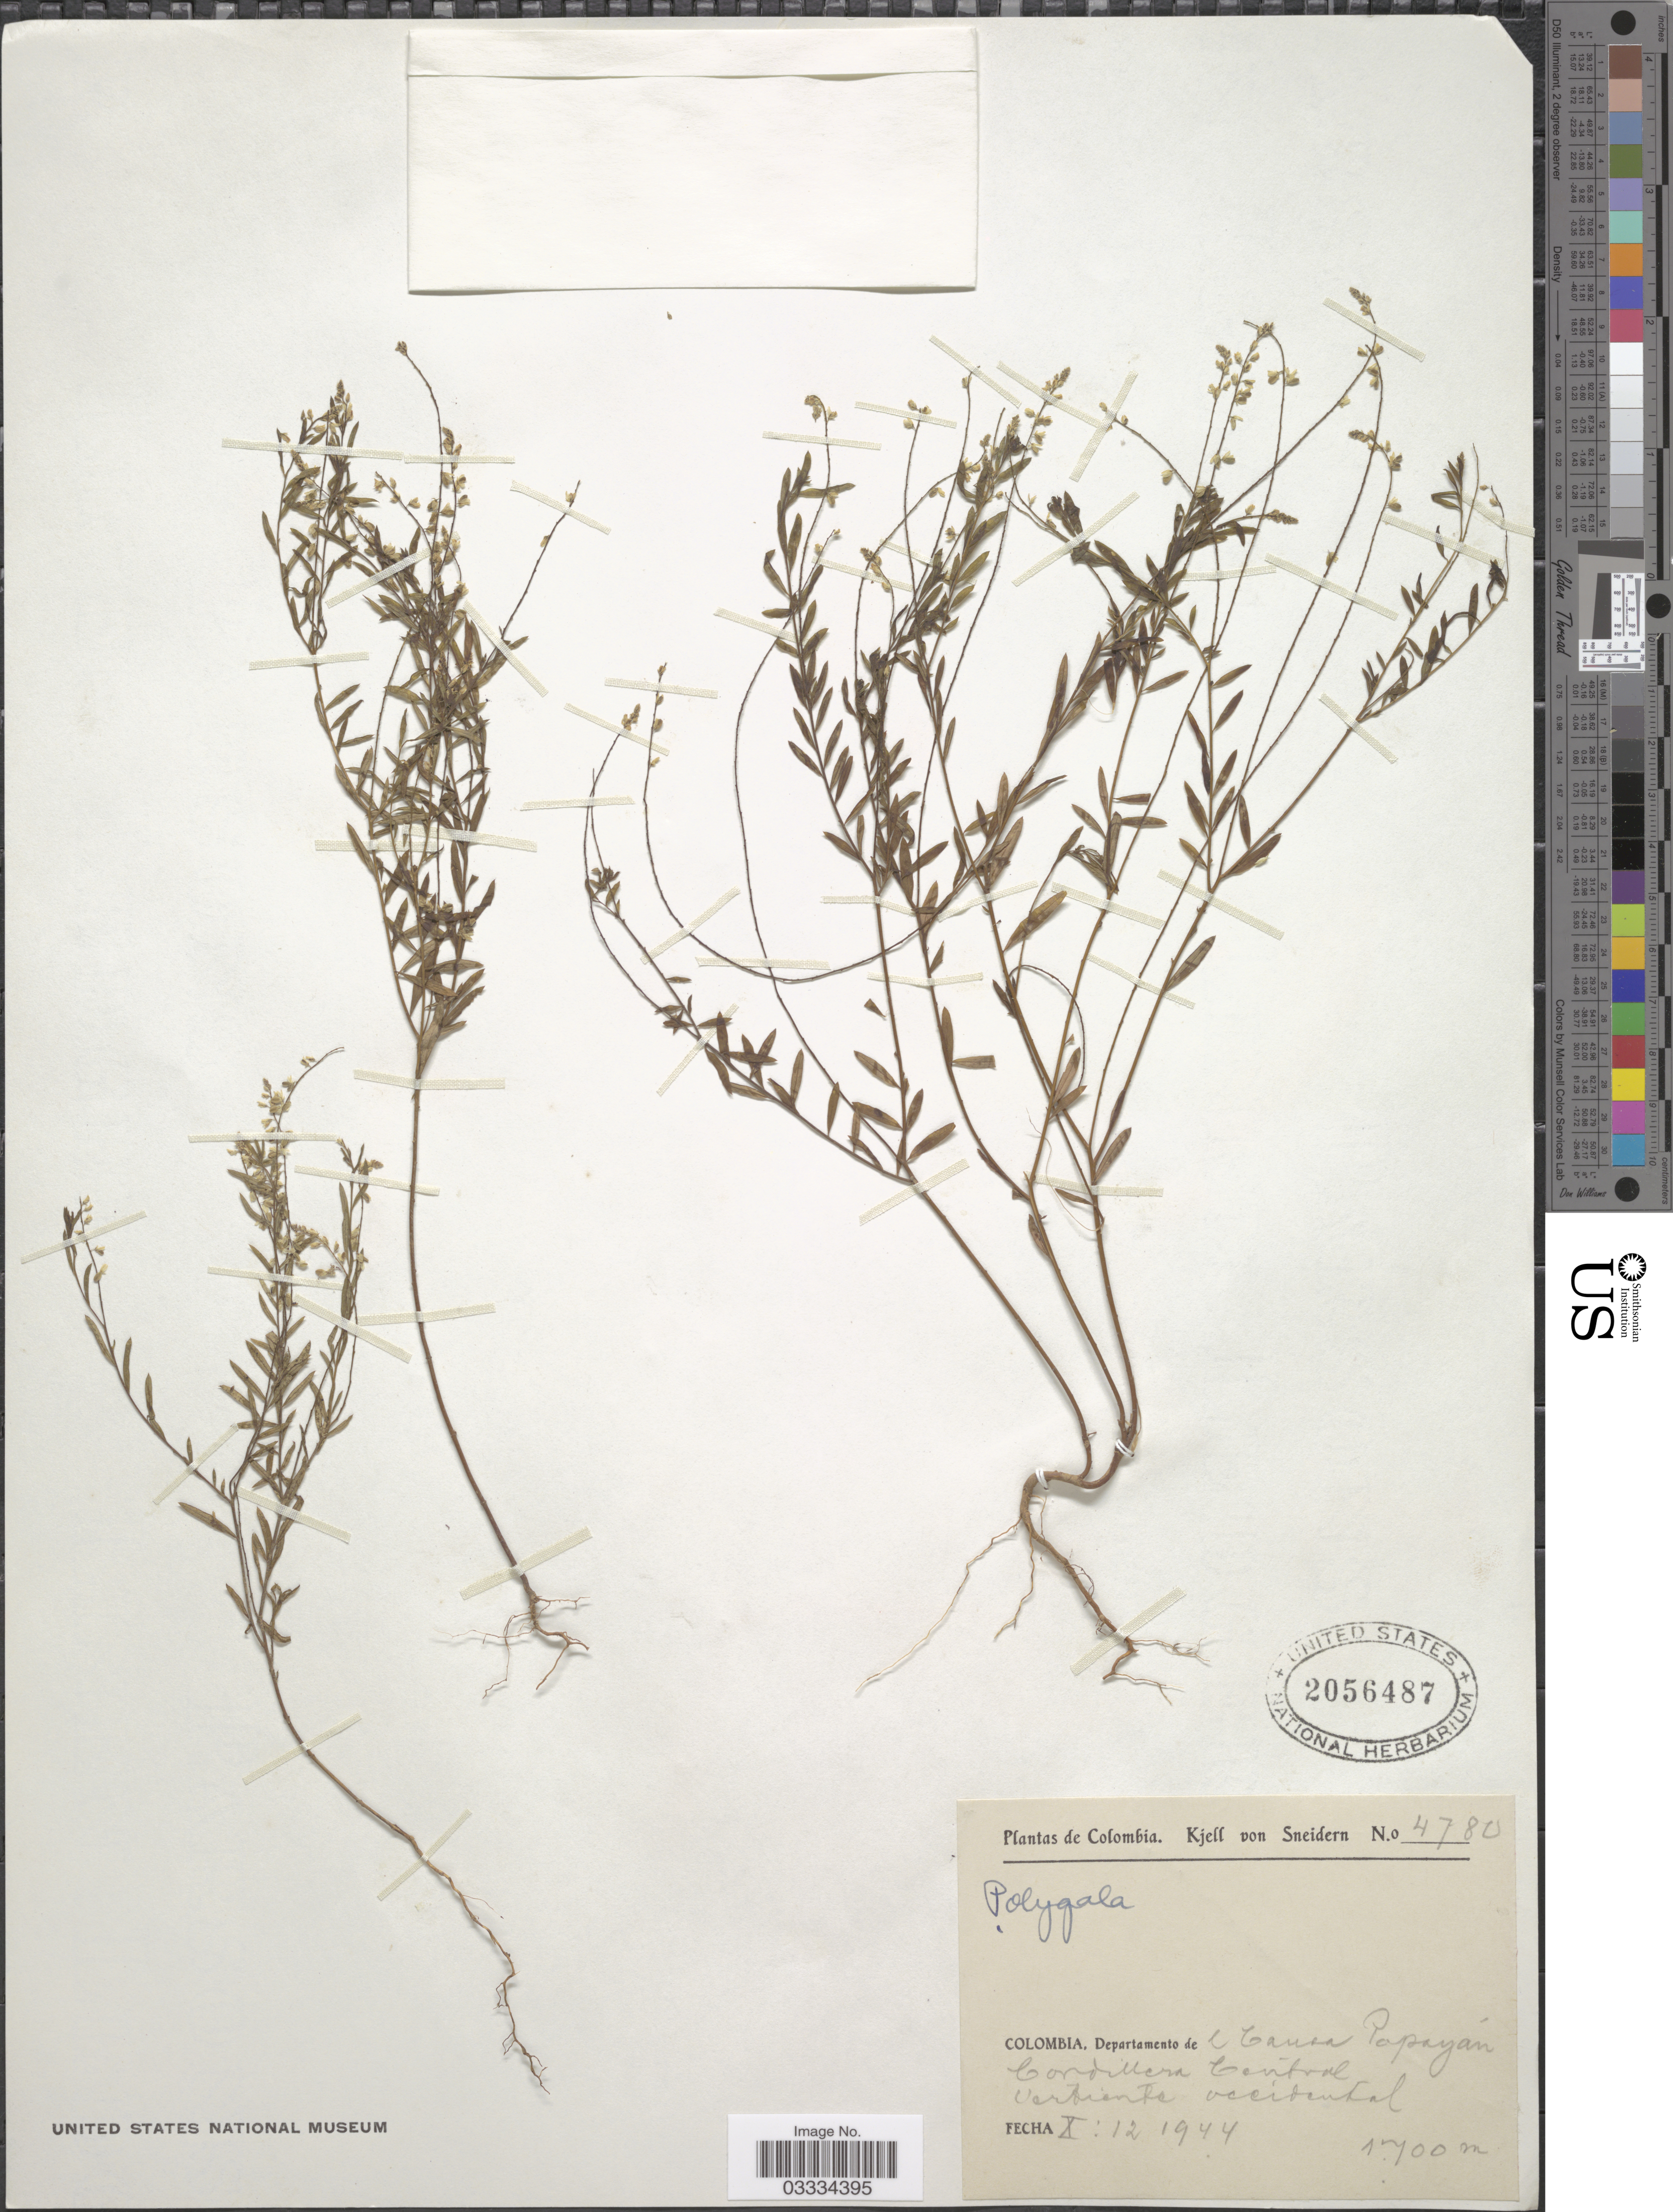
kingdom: Plantae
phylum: Tracheophyta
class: Magnoliopsida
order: Fabales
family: Polygalaceae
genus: Polygala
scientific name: Polygala sp.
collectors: K. von Sneidern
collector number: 4780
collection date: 1944-10-12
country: Colombia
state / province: Cauca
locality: Departamento del Cauca Popayán Corillera Central vertiente occidental.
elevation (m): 1700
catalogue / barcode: US 2056487